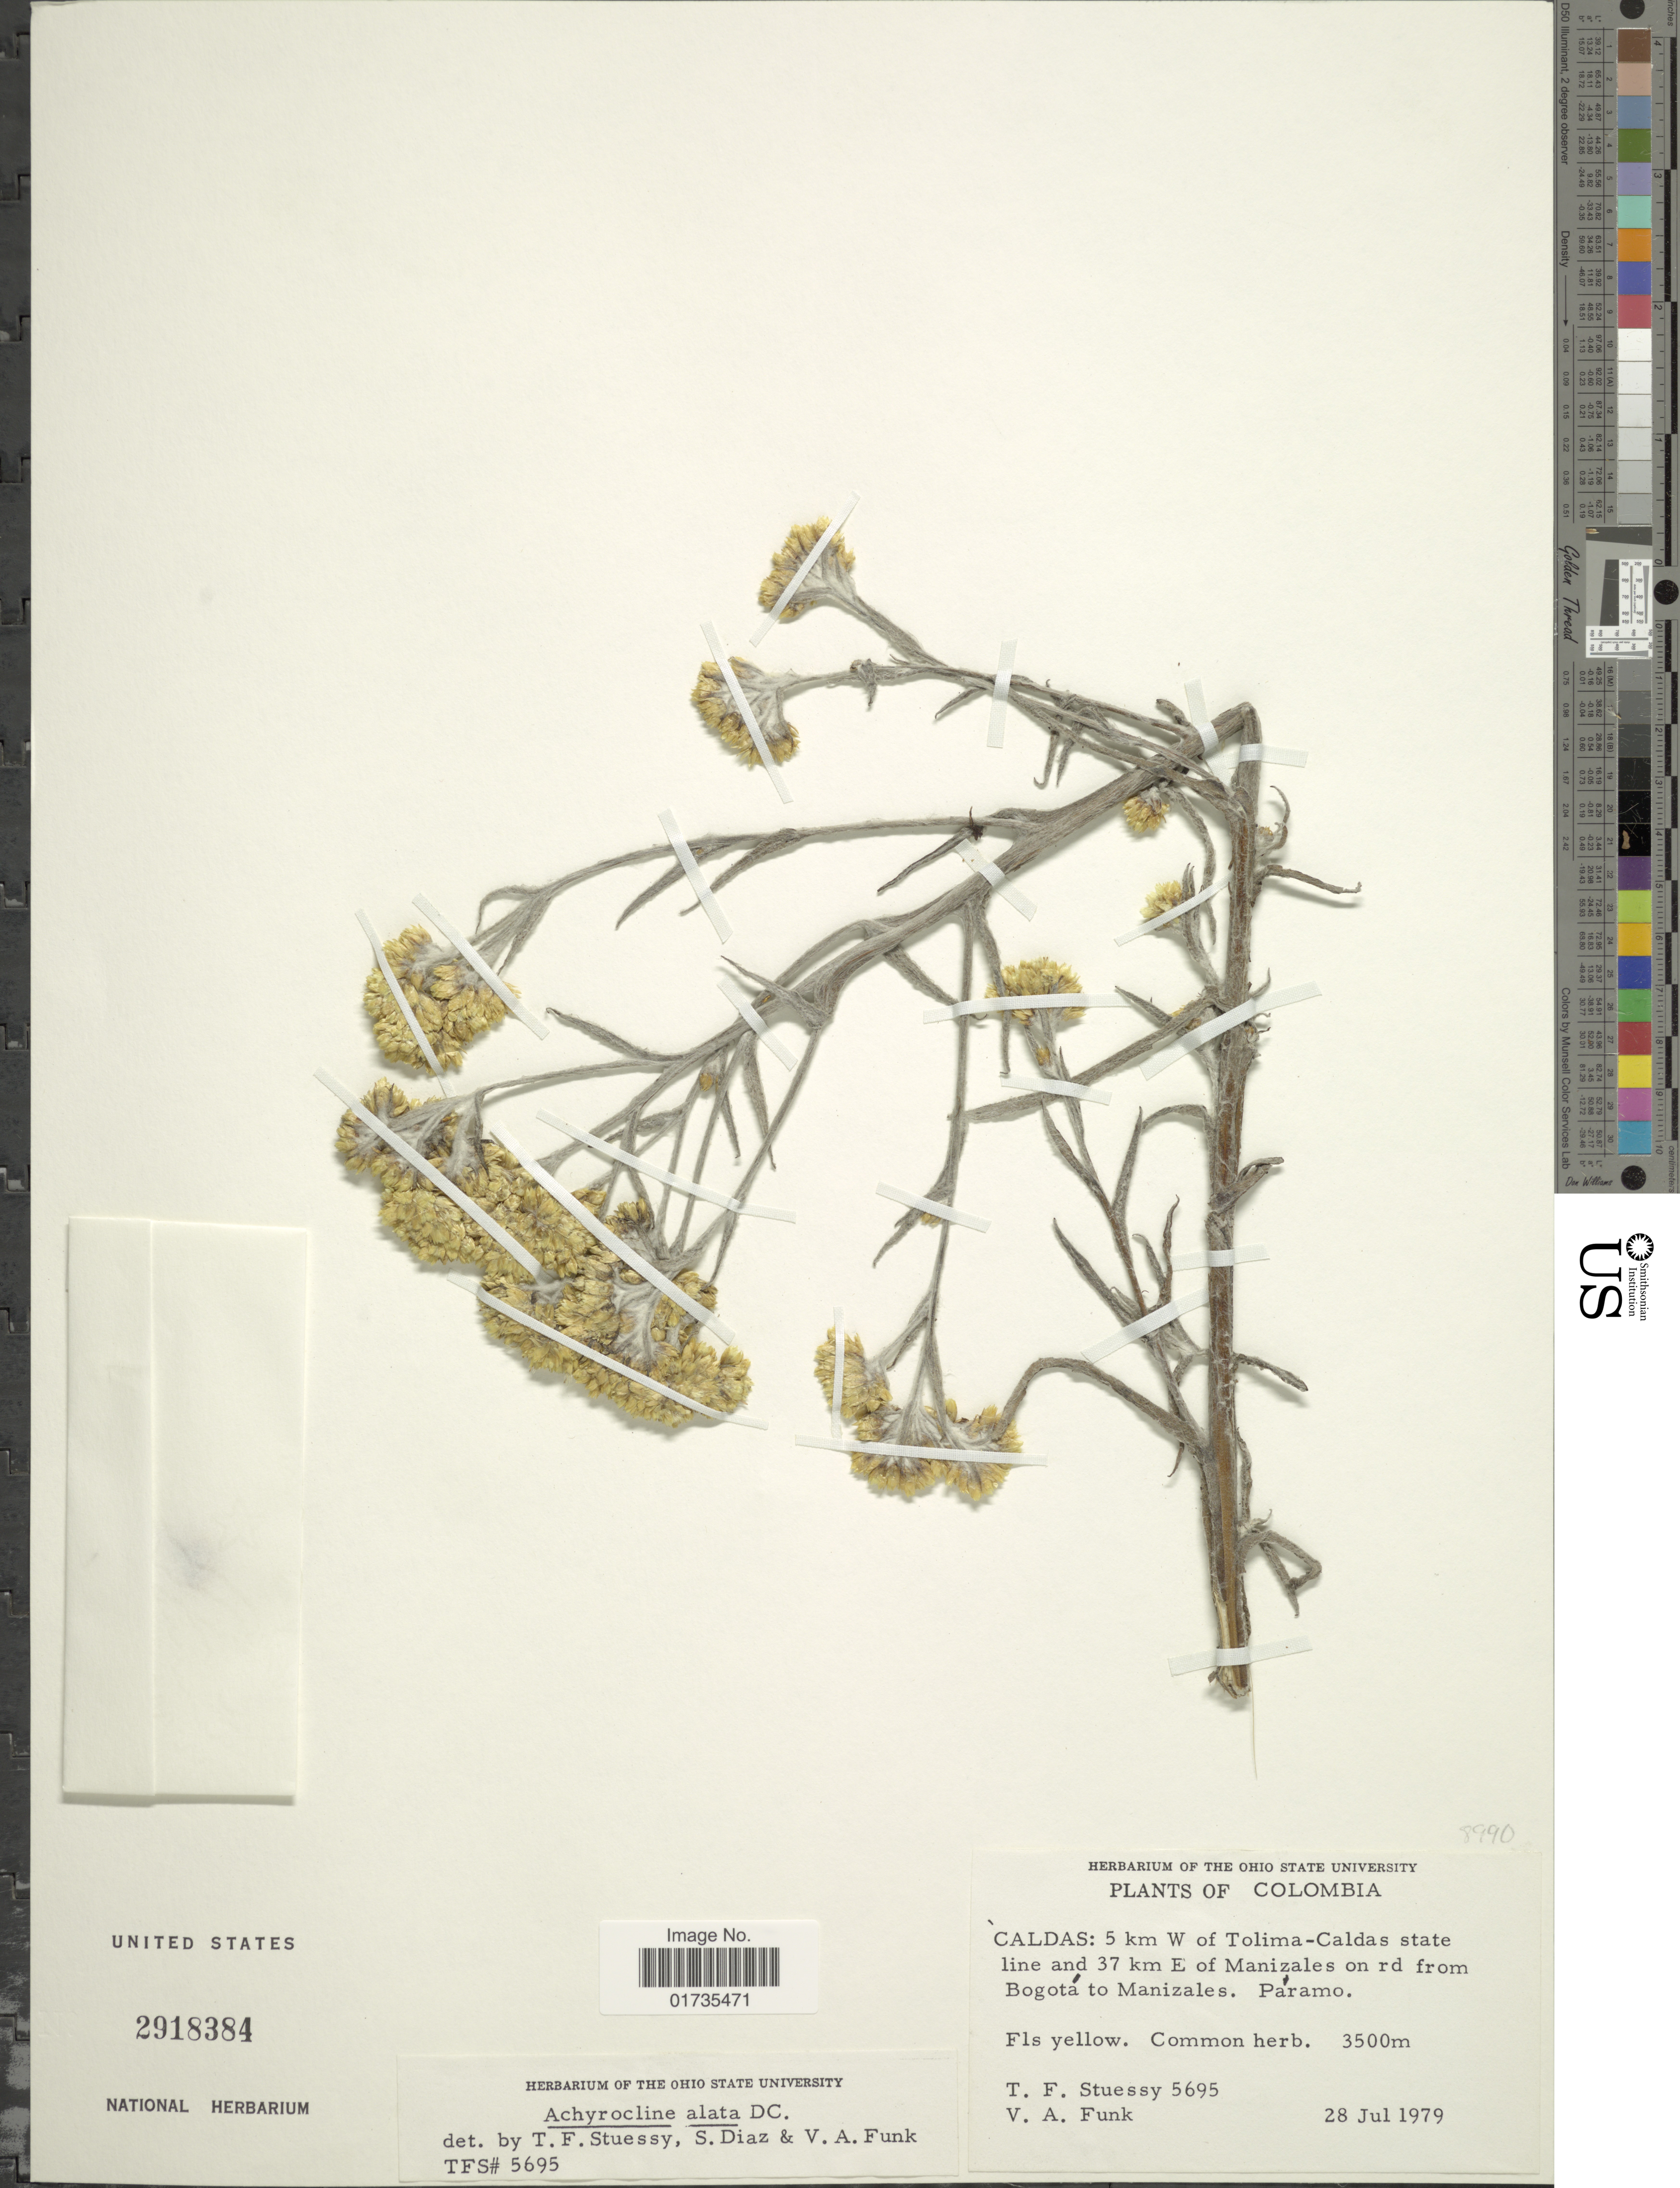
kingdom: Plantae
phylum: Tracheophyta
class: Magnoliopsida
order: Asterales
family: Asteraceae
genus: Achyrocline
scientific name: Achyrocline alata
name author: (Kunth) DC.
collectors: T. Steussy & V. Funk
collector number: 5695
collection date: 1979-07-28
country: Colombia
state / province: Caldas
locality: Colomibia. Caldas: 5 km W of Tolima-Caldas state line and 37 km E of Manizales on rd from Bogota to Manizales.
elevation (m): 3500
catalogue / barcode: US 2918384